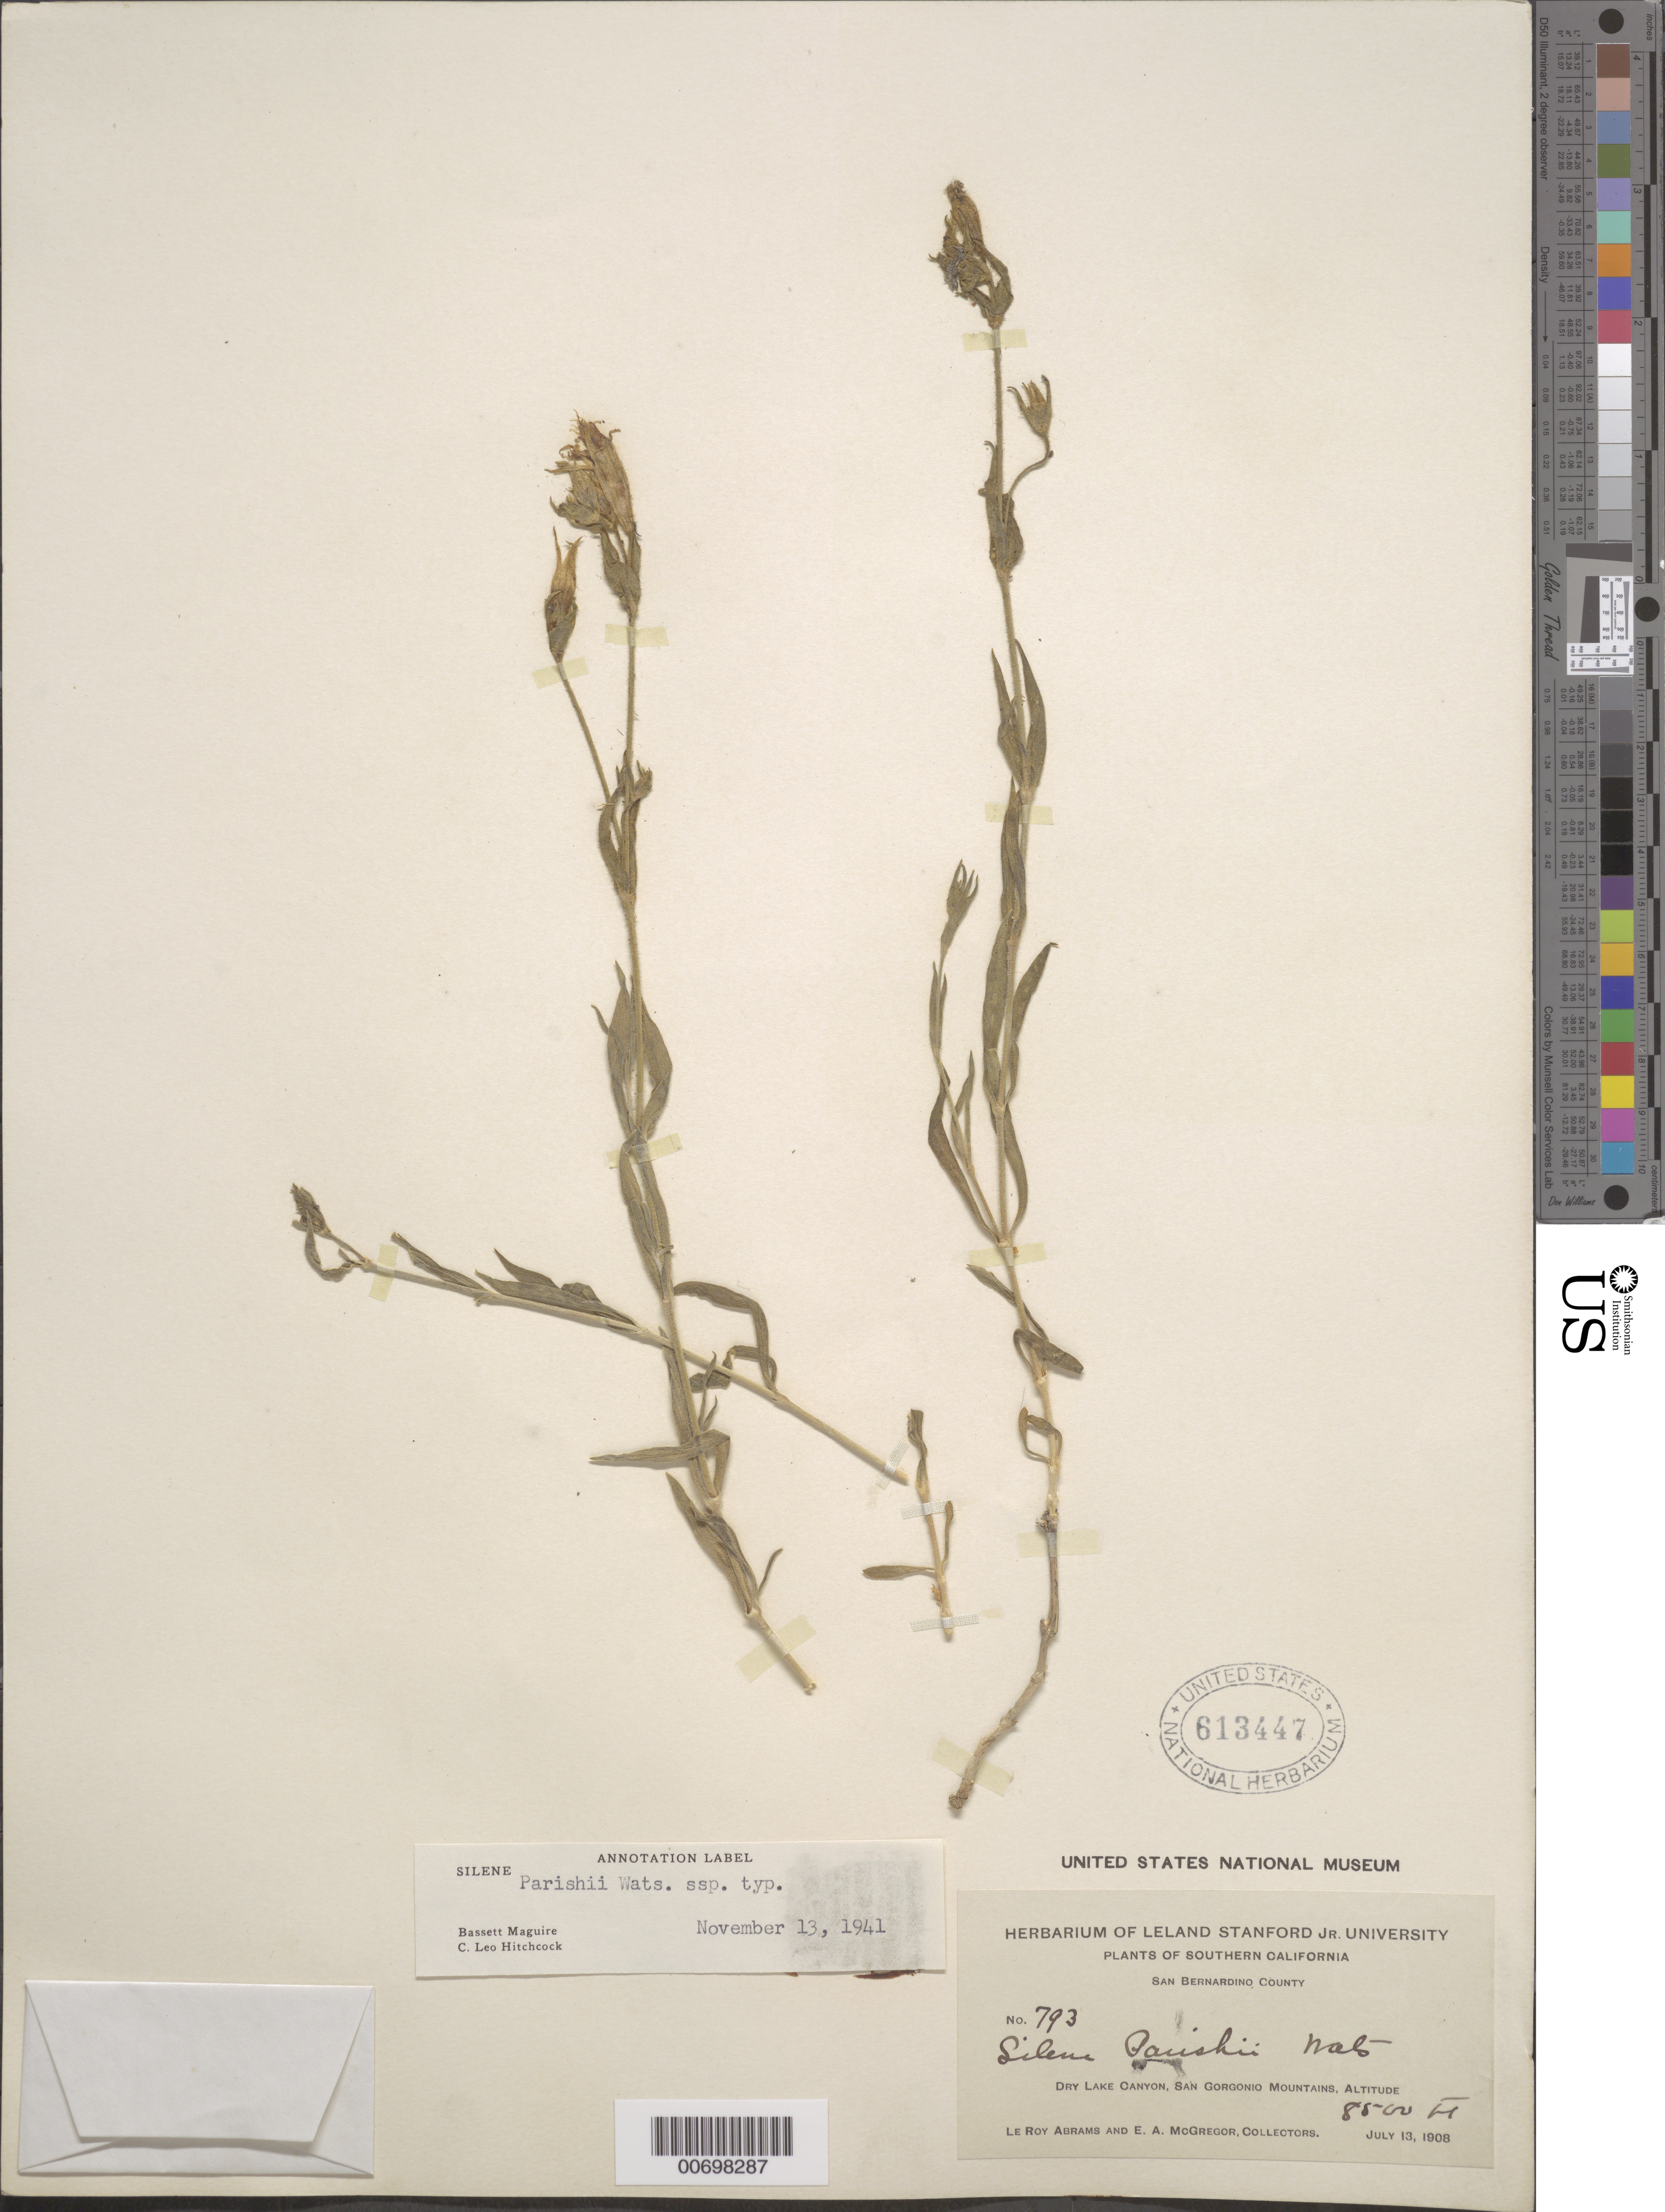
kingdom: Plantae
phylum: Tracheophyta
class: Magnoliopsida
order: Caryophyllales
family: Caryophyllaceae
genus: Silene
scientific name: Silene parishii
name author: S. Watson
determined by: Maguire, B.; Hitchcock, C. L.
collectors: L. Abrams & E. A. McGregor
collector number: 793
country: United States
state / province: California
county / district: San Bernardino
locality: Dry Lake Canyon, San Gorgonio Mts.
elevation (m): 2591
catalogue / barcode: US 613447